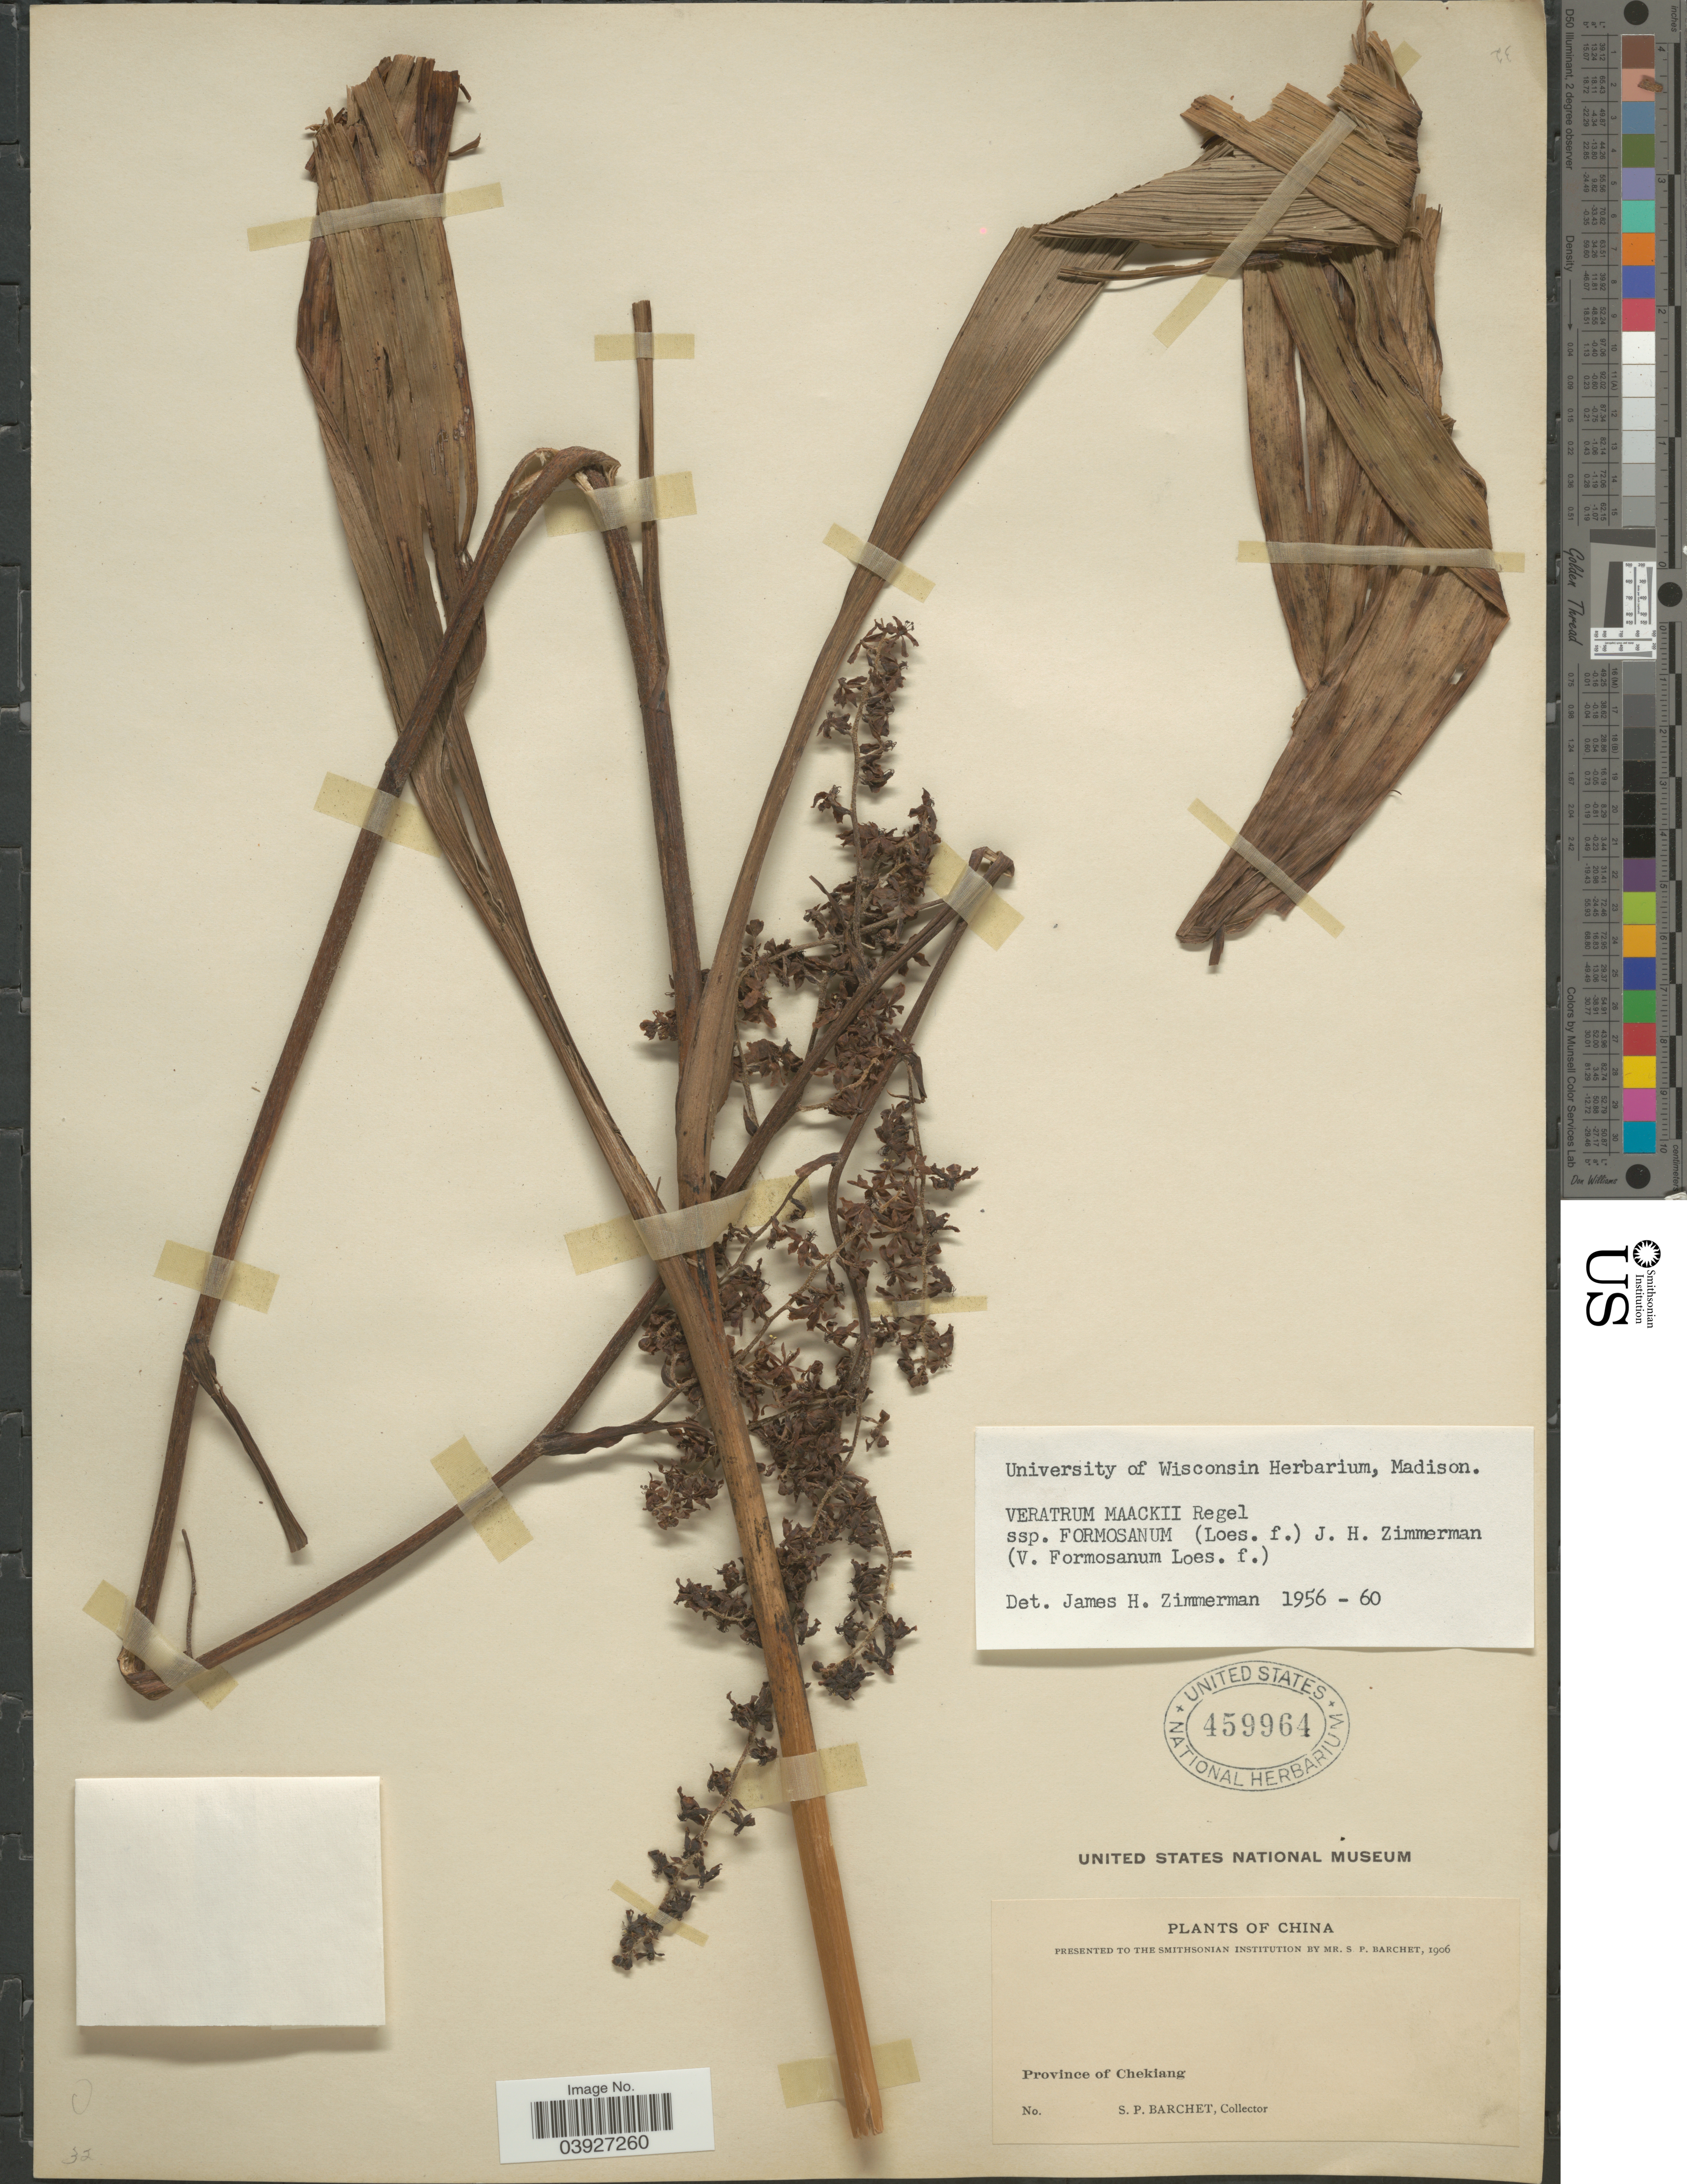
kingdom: Plantae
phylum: Tracheophyta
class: Liliopsida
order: Liliales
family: Melanthiaceae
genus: Veratrum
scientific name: Veratrum formosanum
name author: O. Loes.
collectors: S. P. Barchet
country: China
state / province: Zhejiang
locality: Province of Chekiang.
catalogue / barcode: US 459964